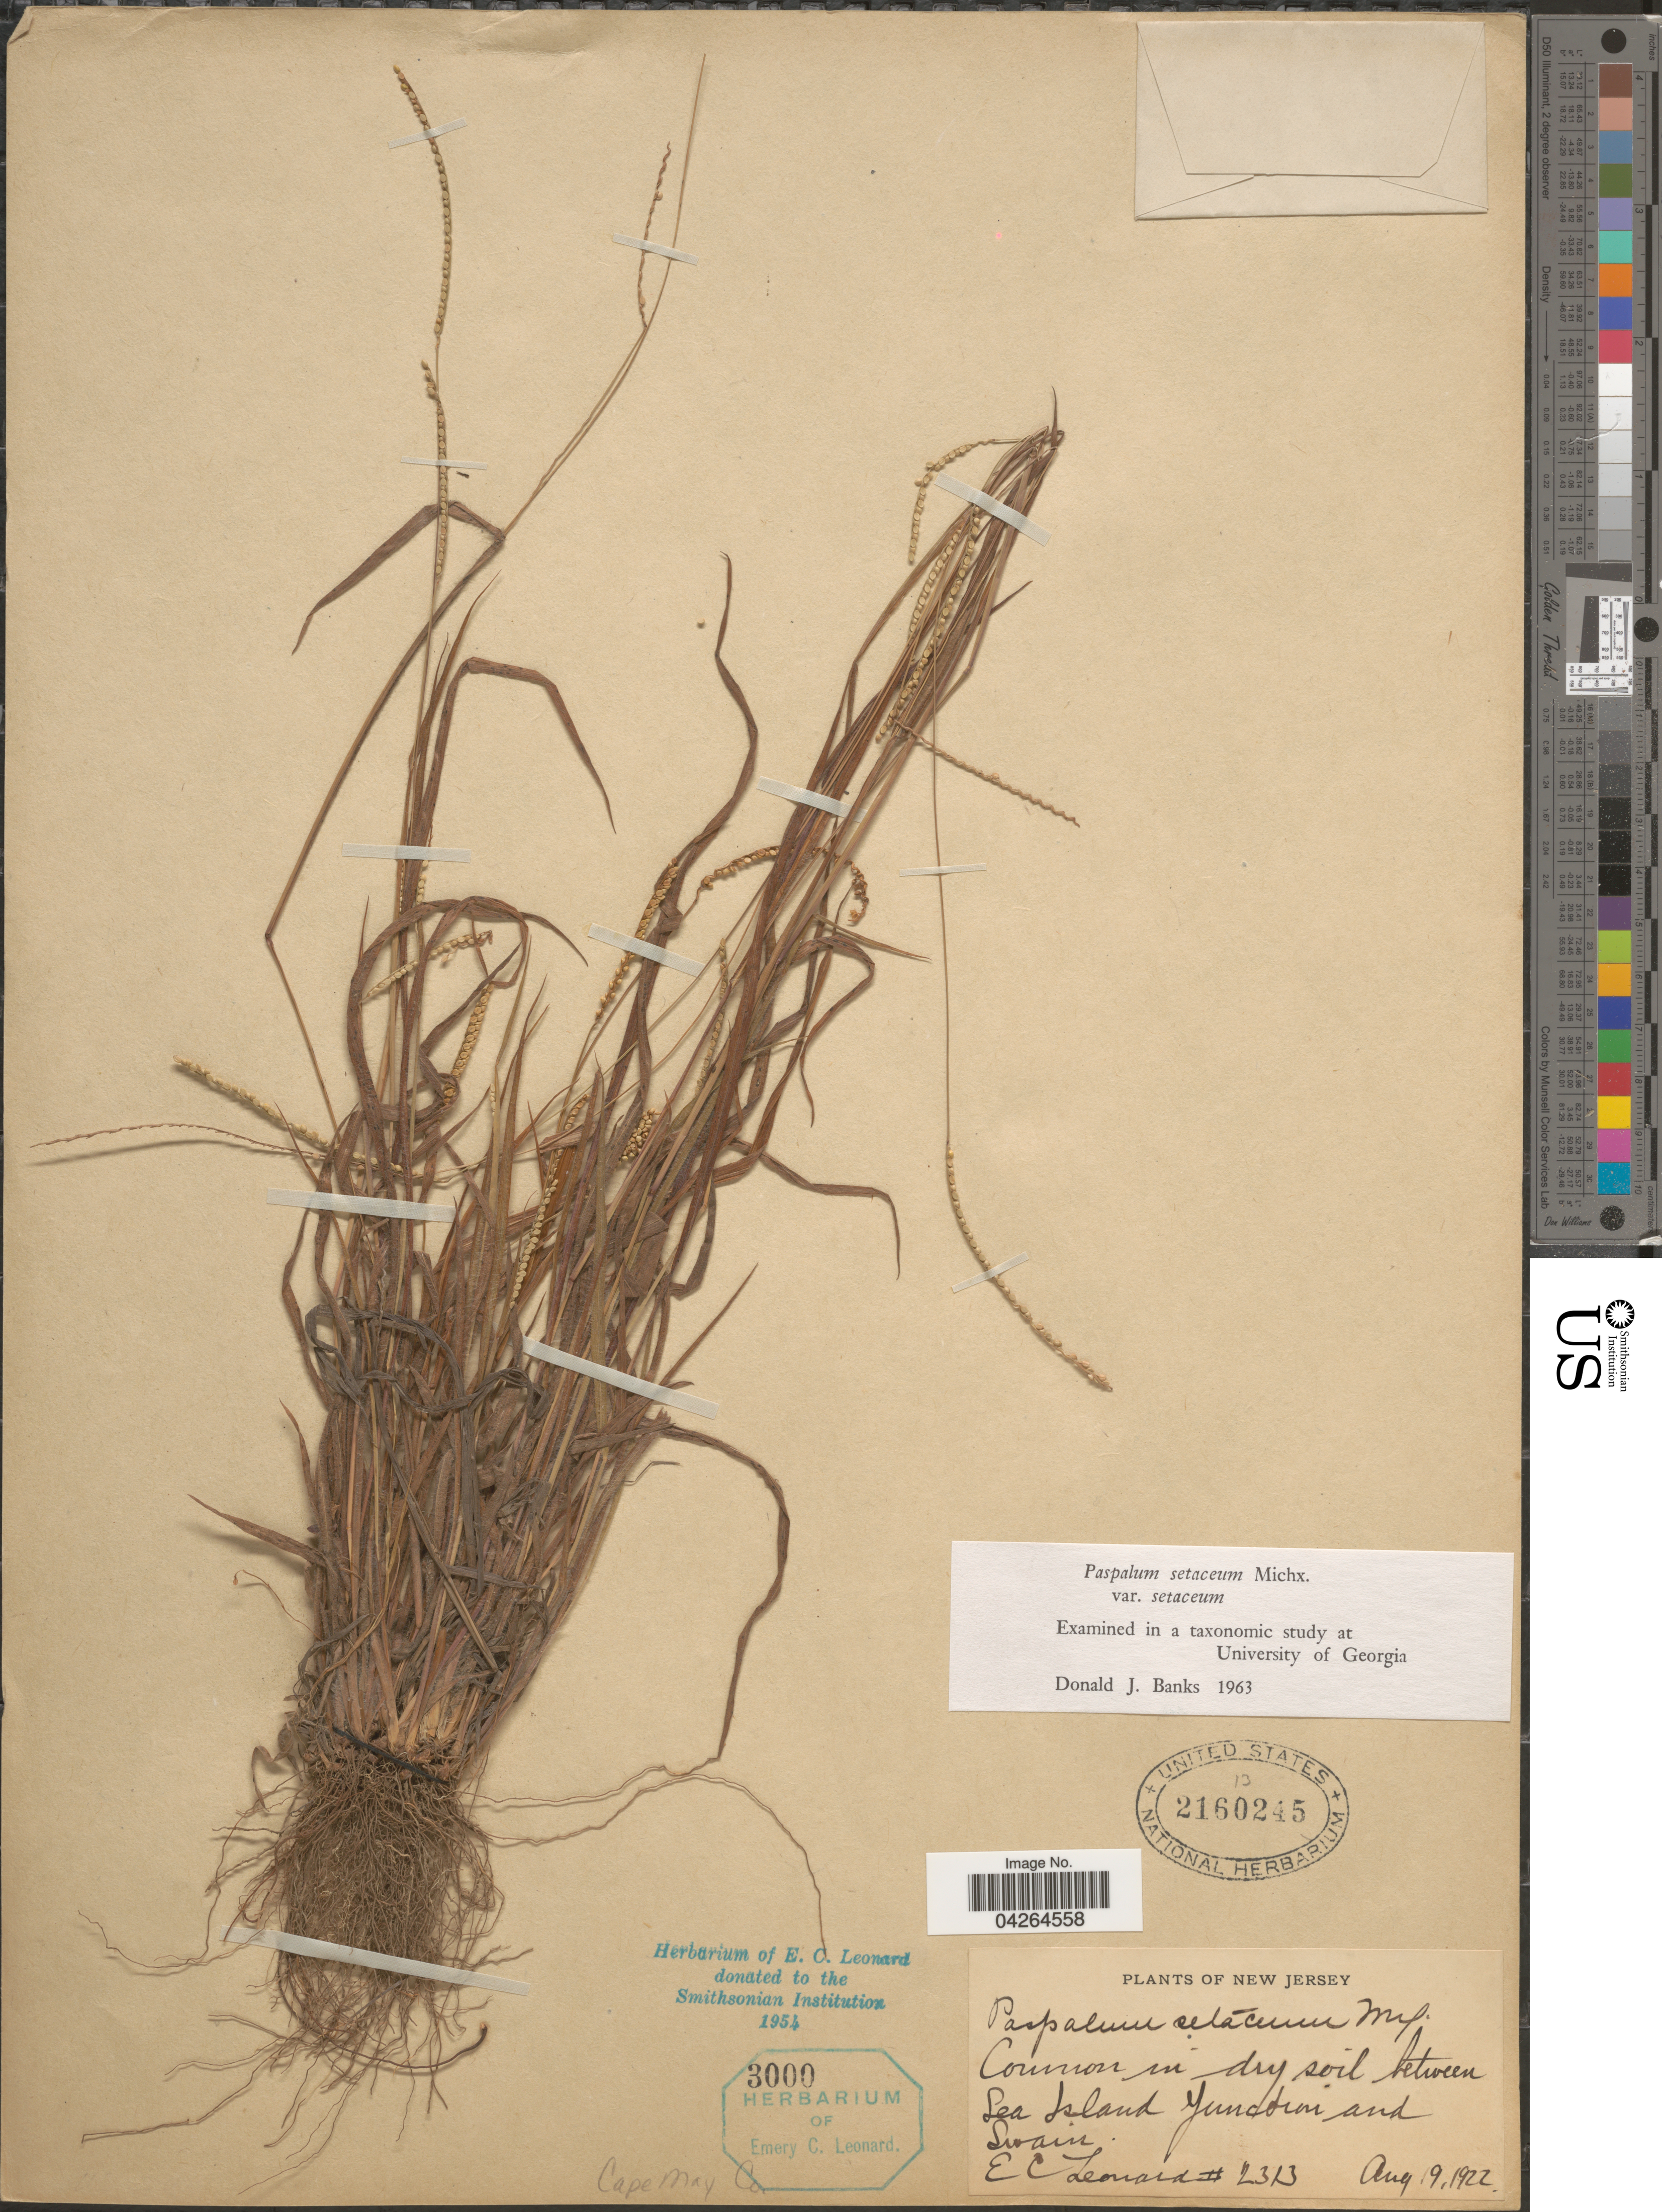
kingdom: Plantae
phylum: Tracheophyta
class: Liliopsida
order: Poales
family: Poaceae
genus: Paspalum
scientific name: Paspalum setaceum var. setaceum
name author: Michx.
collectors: E. C. Leonard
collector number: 2313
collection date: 1922-08-19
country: United States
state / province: New Jersey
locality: Common in dry soil between Sea Island Junction and Swain. Cape May Co.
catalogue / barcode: US 2160245